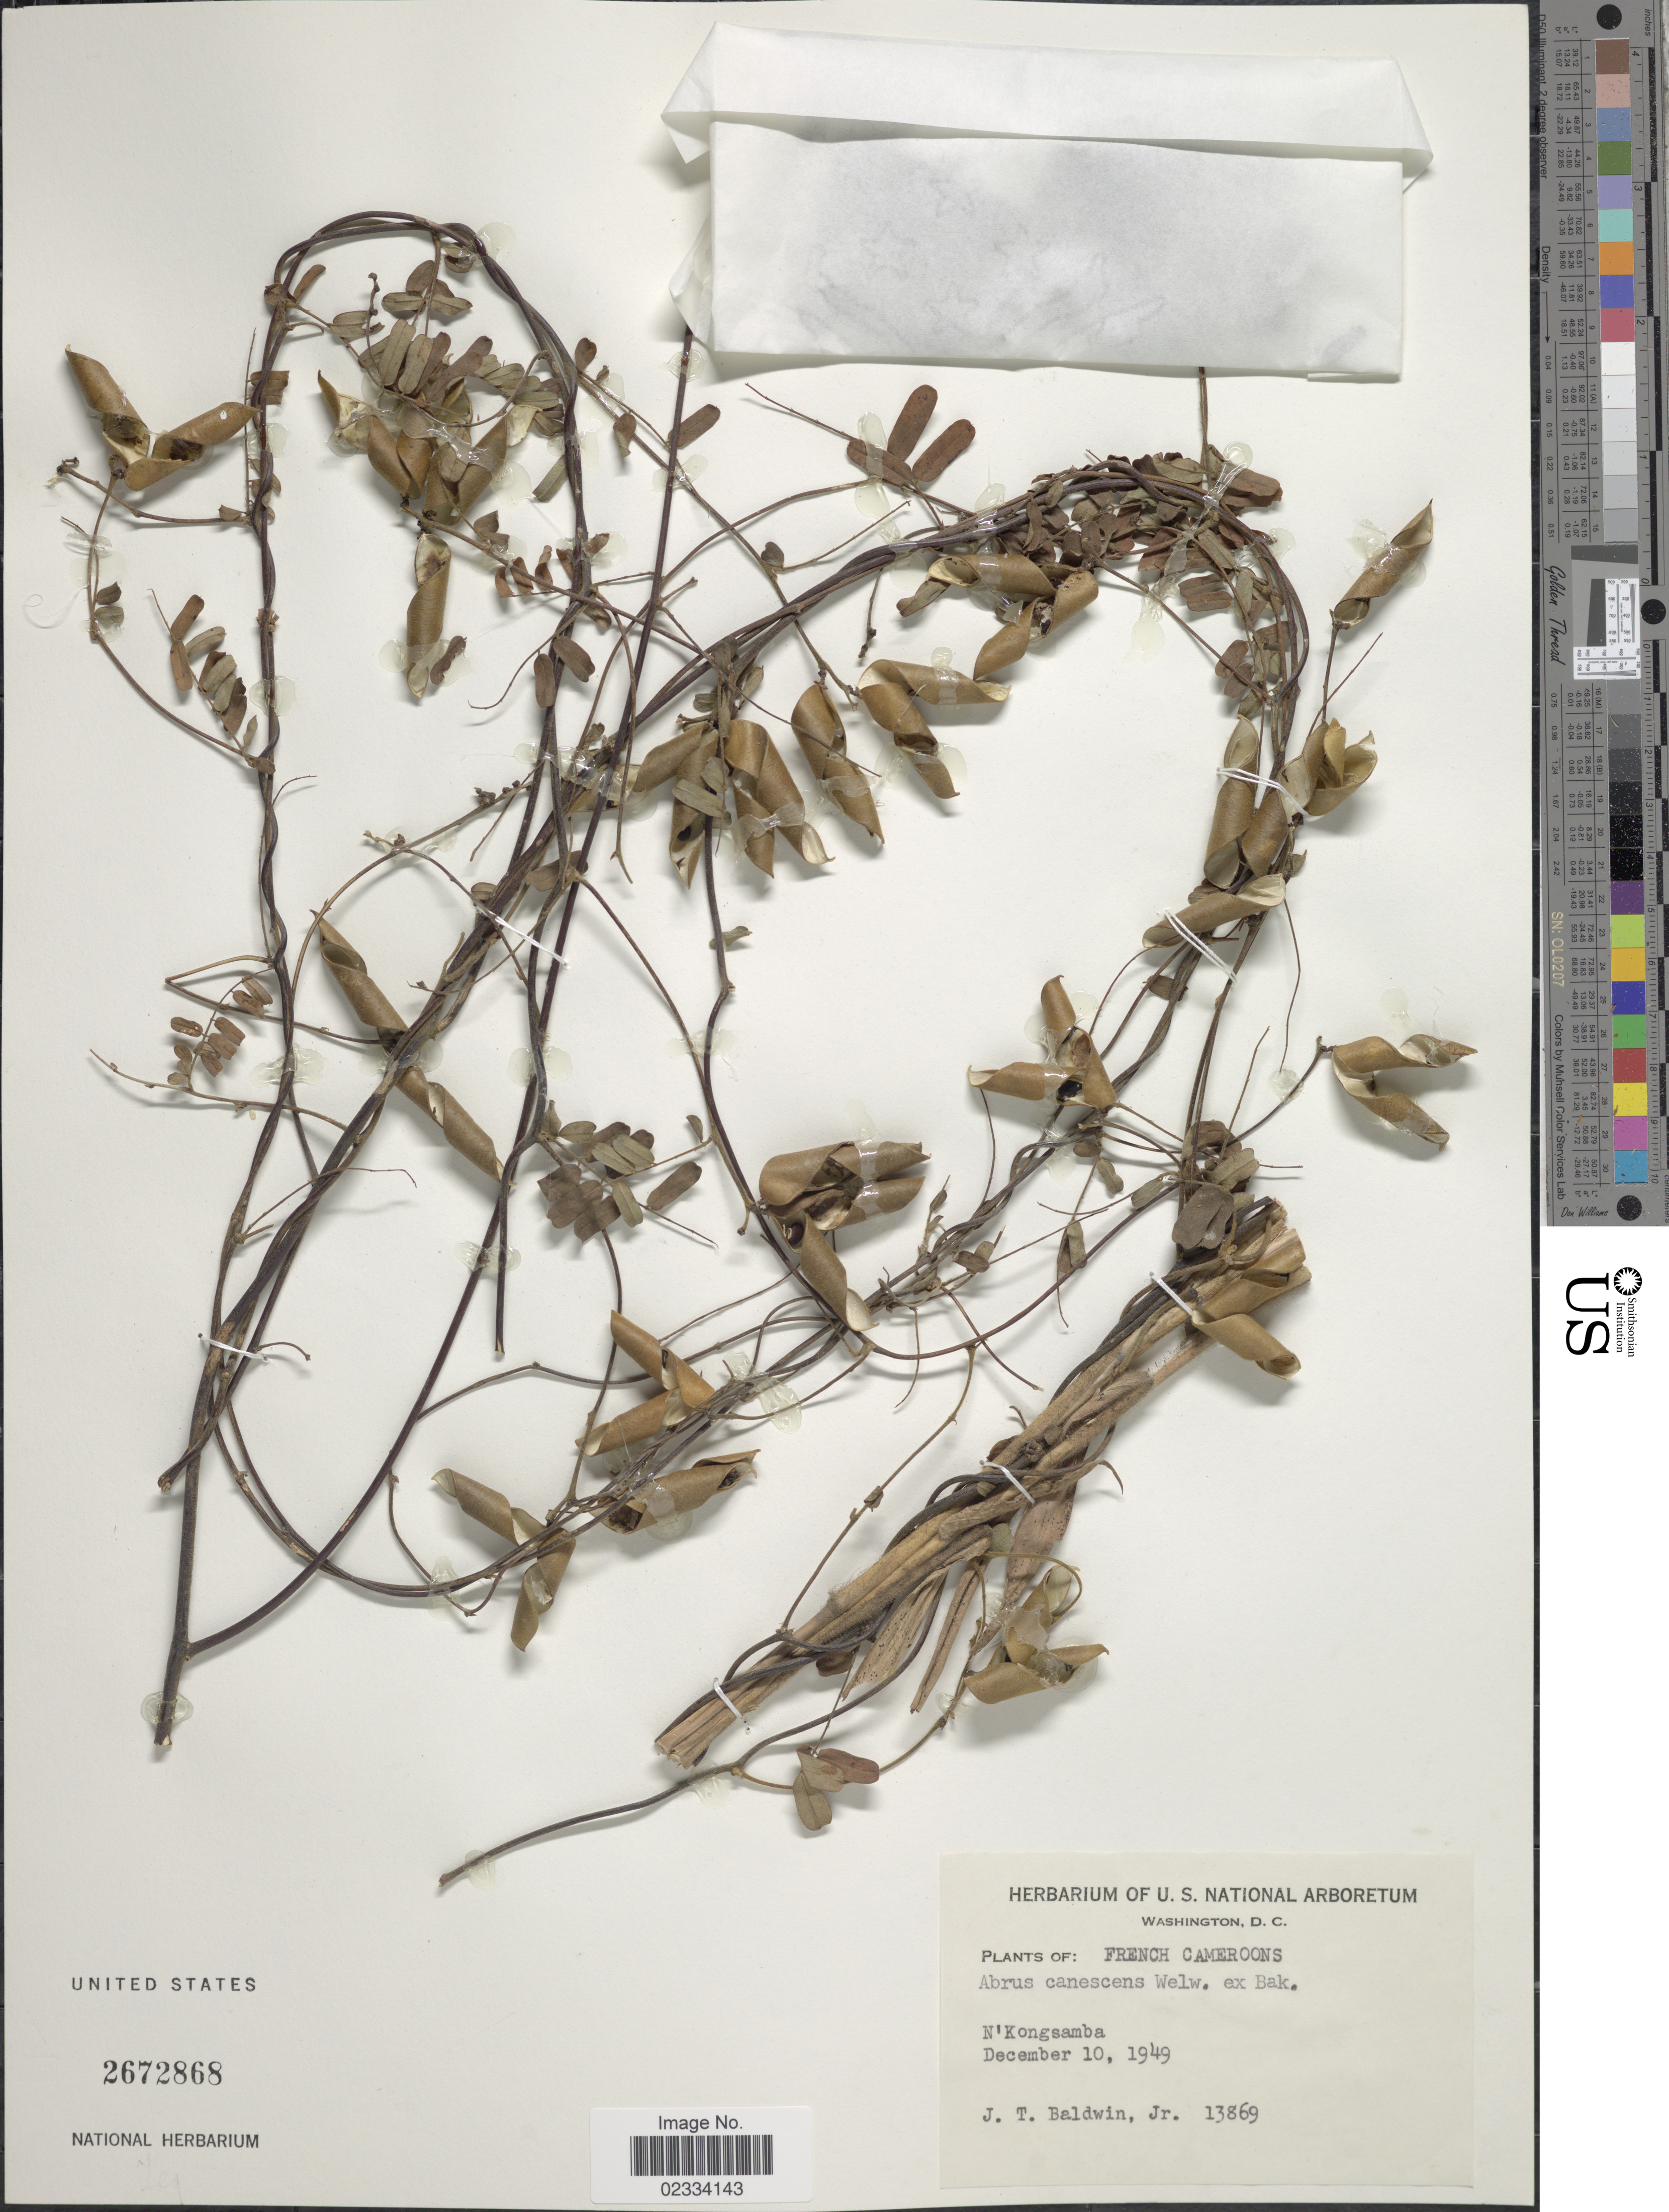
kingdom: Plantae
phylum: Tracheophyta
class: Magnoliopsida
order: Fabales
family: Fabaceae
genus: Abrus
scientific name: Abrus canescens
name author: Welw.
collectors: J. T. Baldwin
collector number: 13869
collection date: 1949-12-10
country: Cameroon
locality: French Cameroons. N'Kongsamba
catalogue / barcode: US 2672868